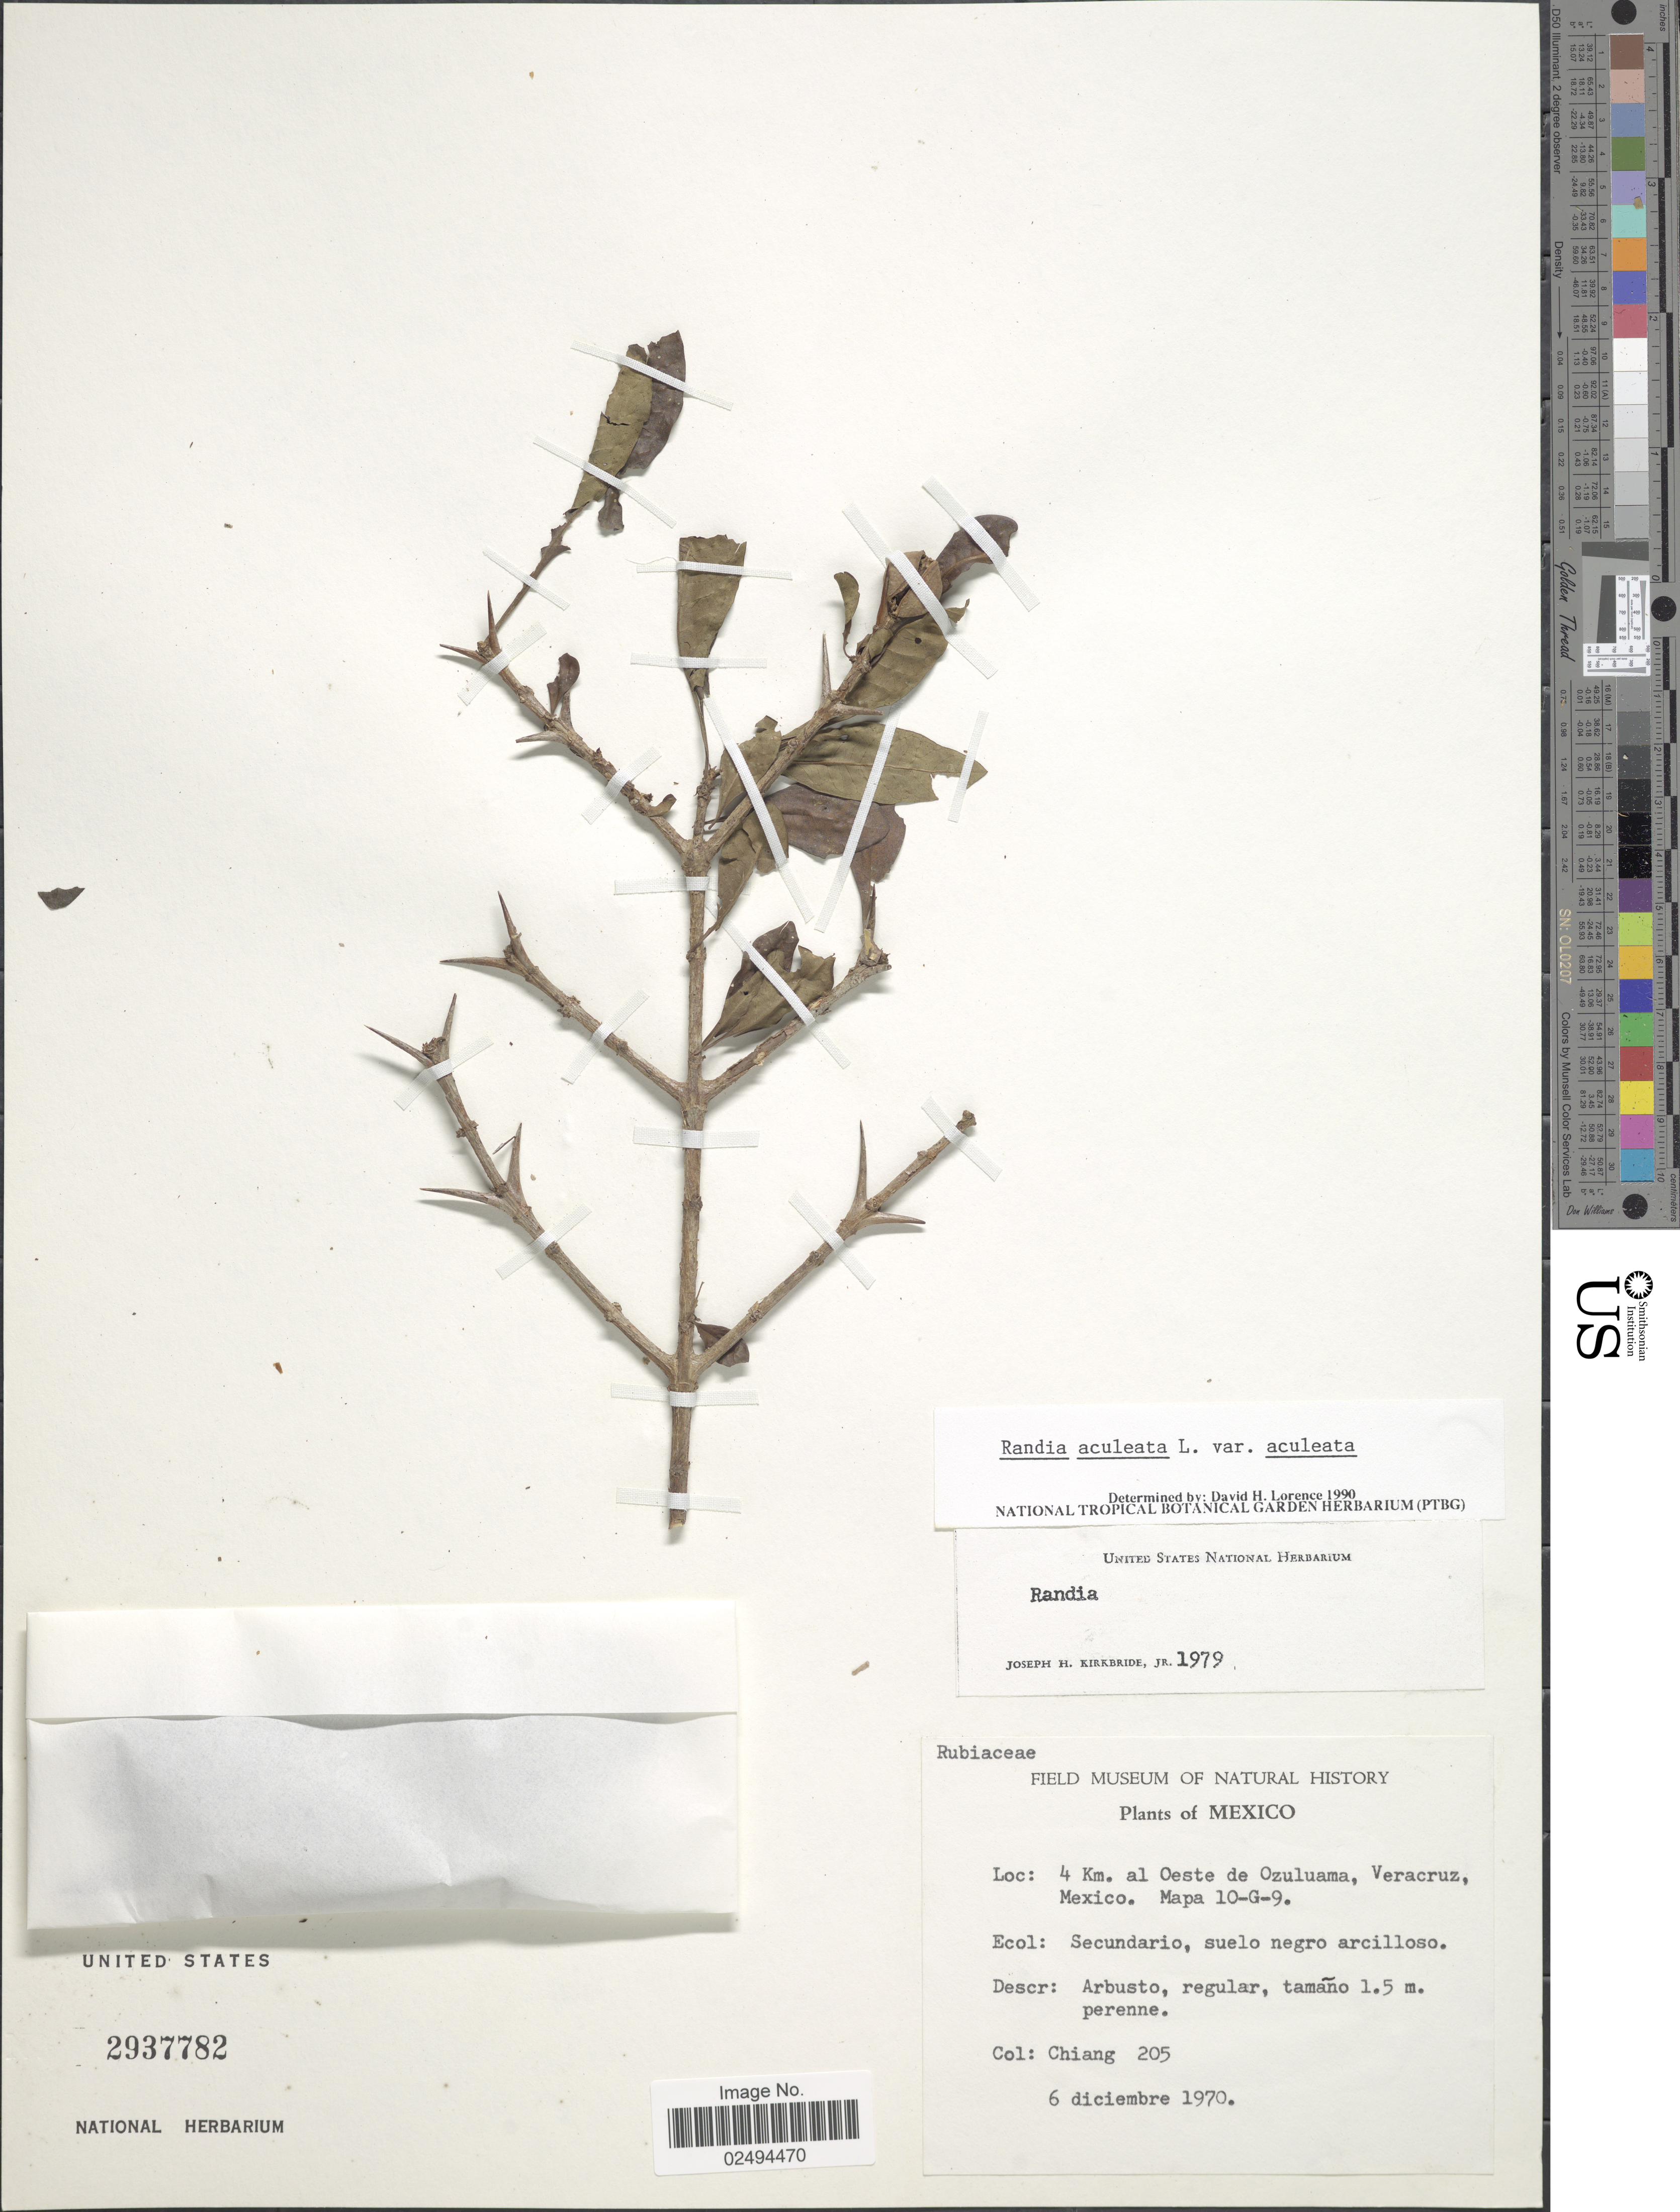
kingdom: Plantae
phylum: Tracheophyta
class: Magnoliopsida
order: Gentianales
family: Rubiaceae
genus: Randia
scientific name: Randia aculeata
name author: L.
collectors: -. Chiang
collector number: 205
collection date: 1970-12-06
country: Mexico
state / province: Veracruz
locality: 4 km. al Oeste de Ozuluama, Veracruz. Mapa 10-G-9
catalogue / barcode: US 2937782